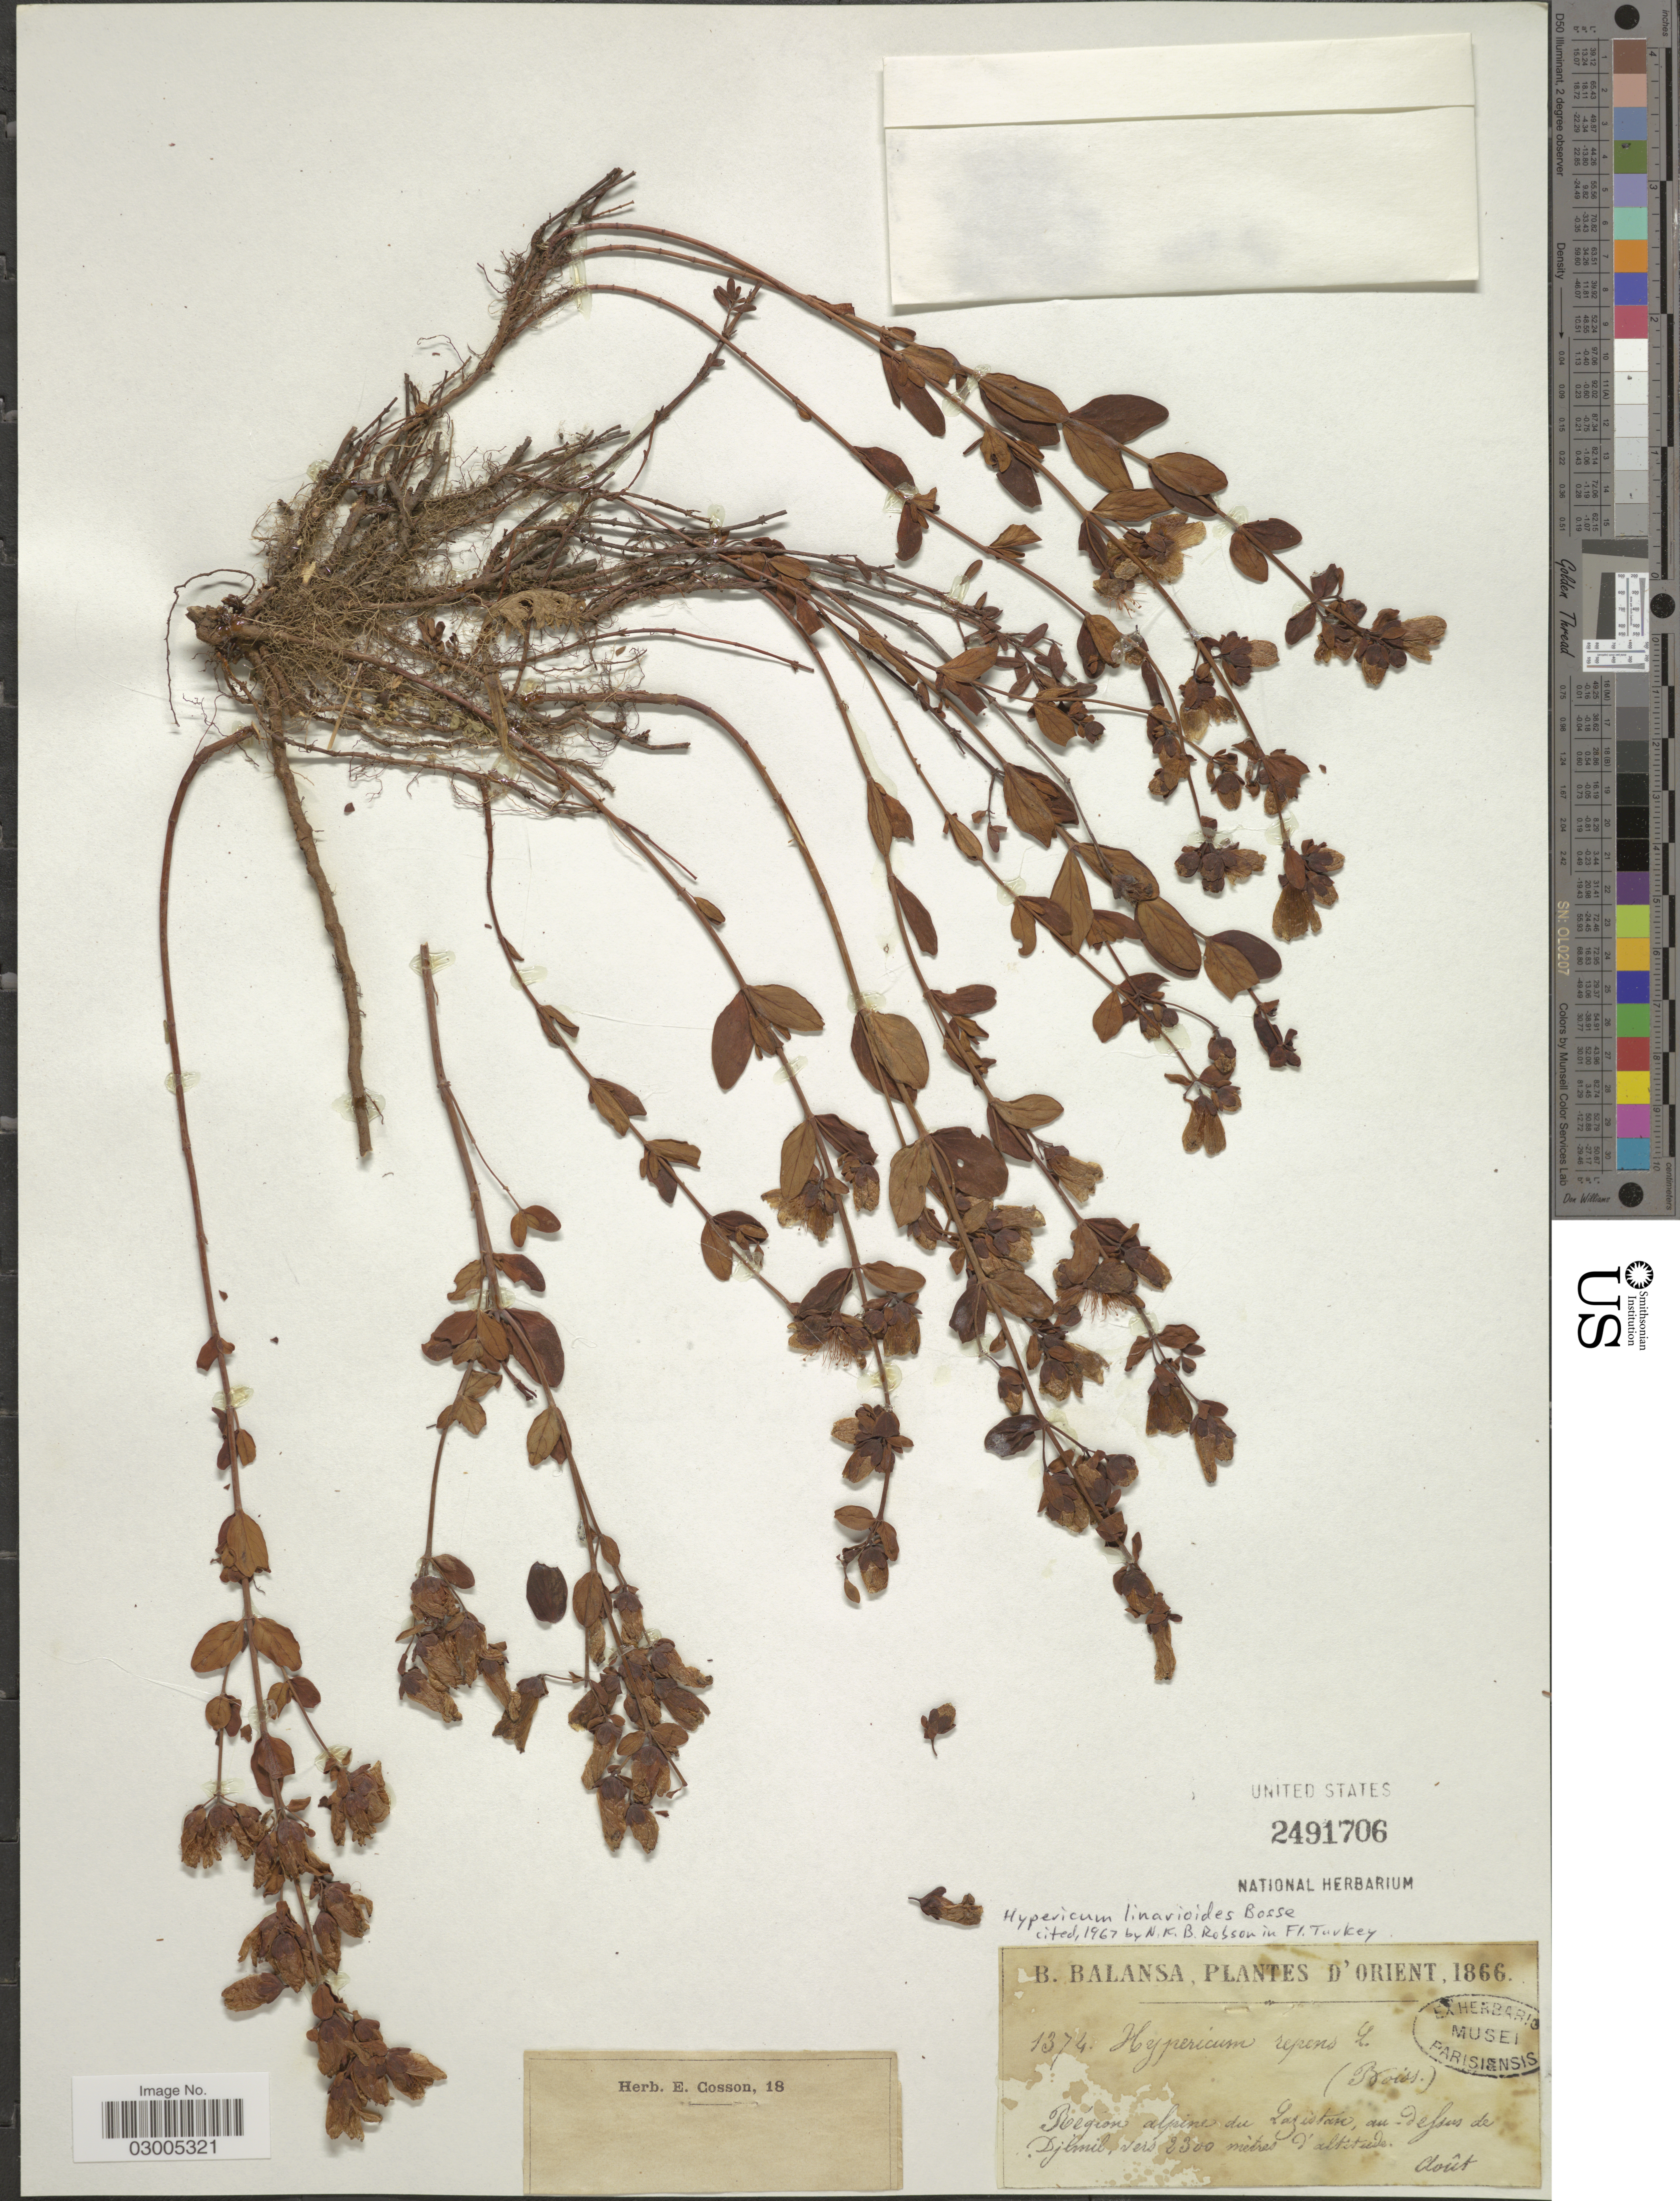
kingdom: Plantae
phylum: Tracheophyta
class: Magnoliopsida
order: Malpighiales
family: Hypericaceae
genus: Hypericum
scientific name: Hypericum linarioides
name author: Bosse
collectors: B. Balansa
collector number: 1374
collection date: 1866-08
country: Turkey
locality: D'Orient. Région alpine du Lazistan, au dessus de Djimil.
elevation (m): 2300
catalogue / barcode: US 2491706